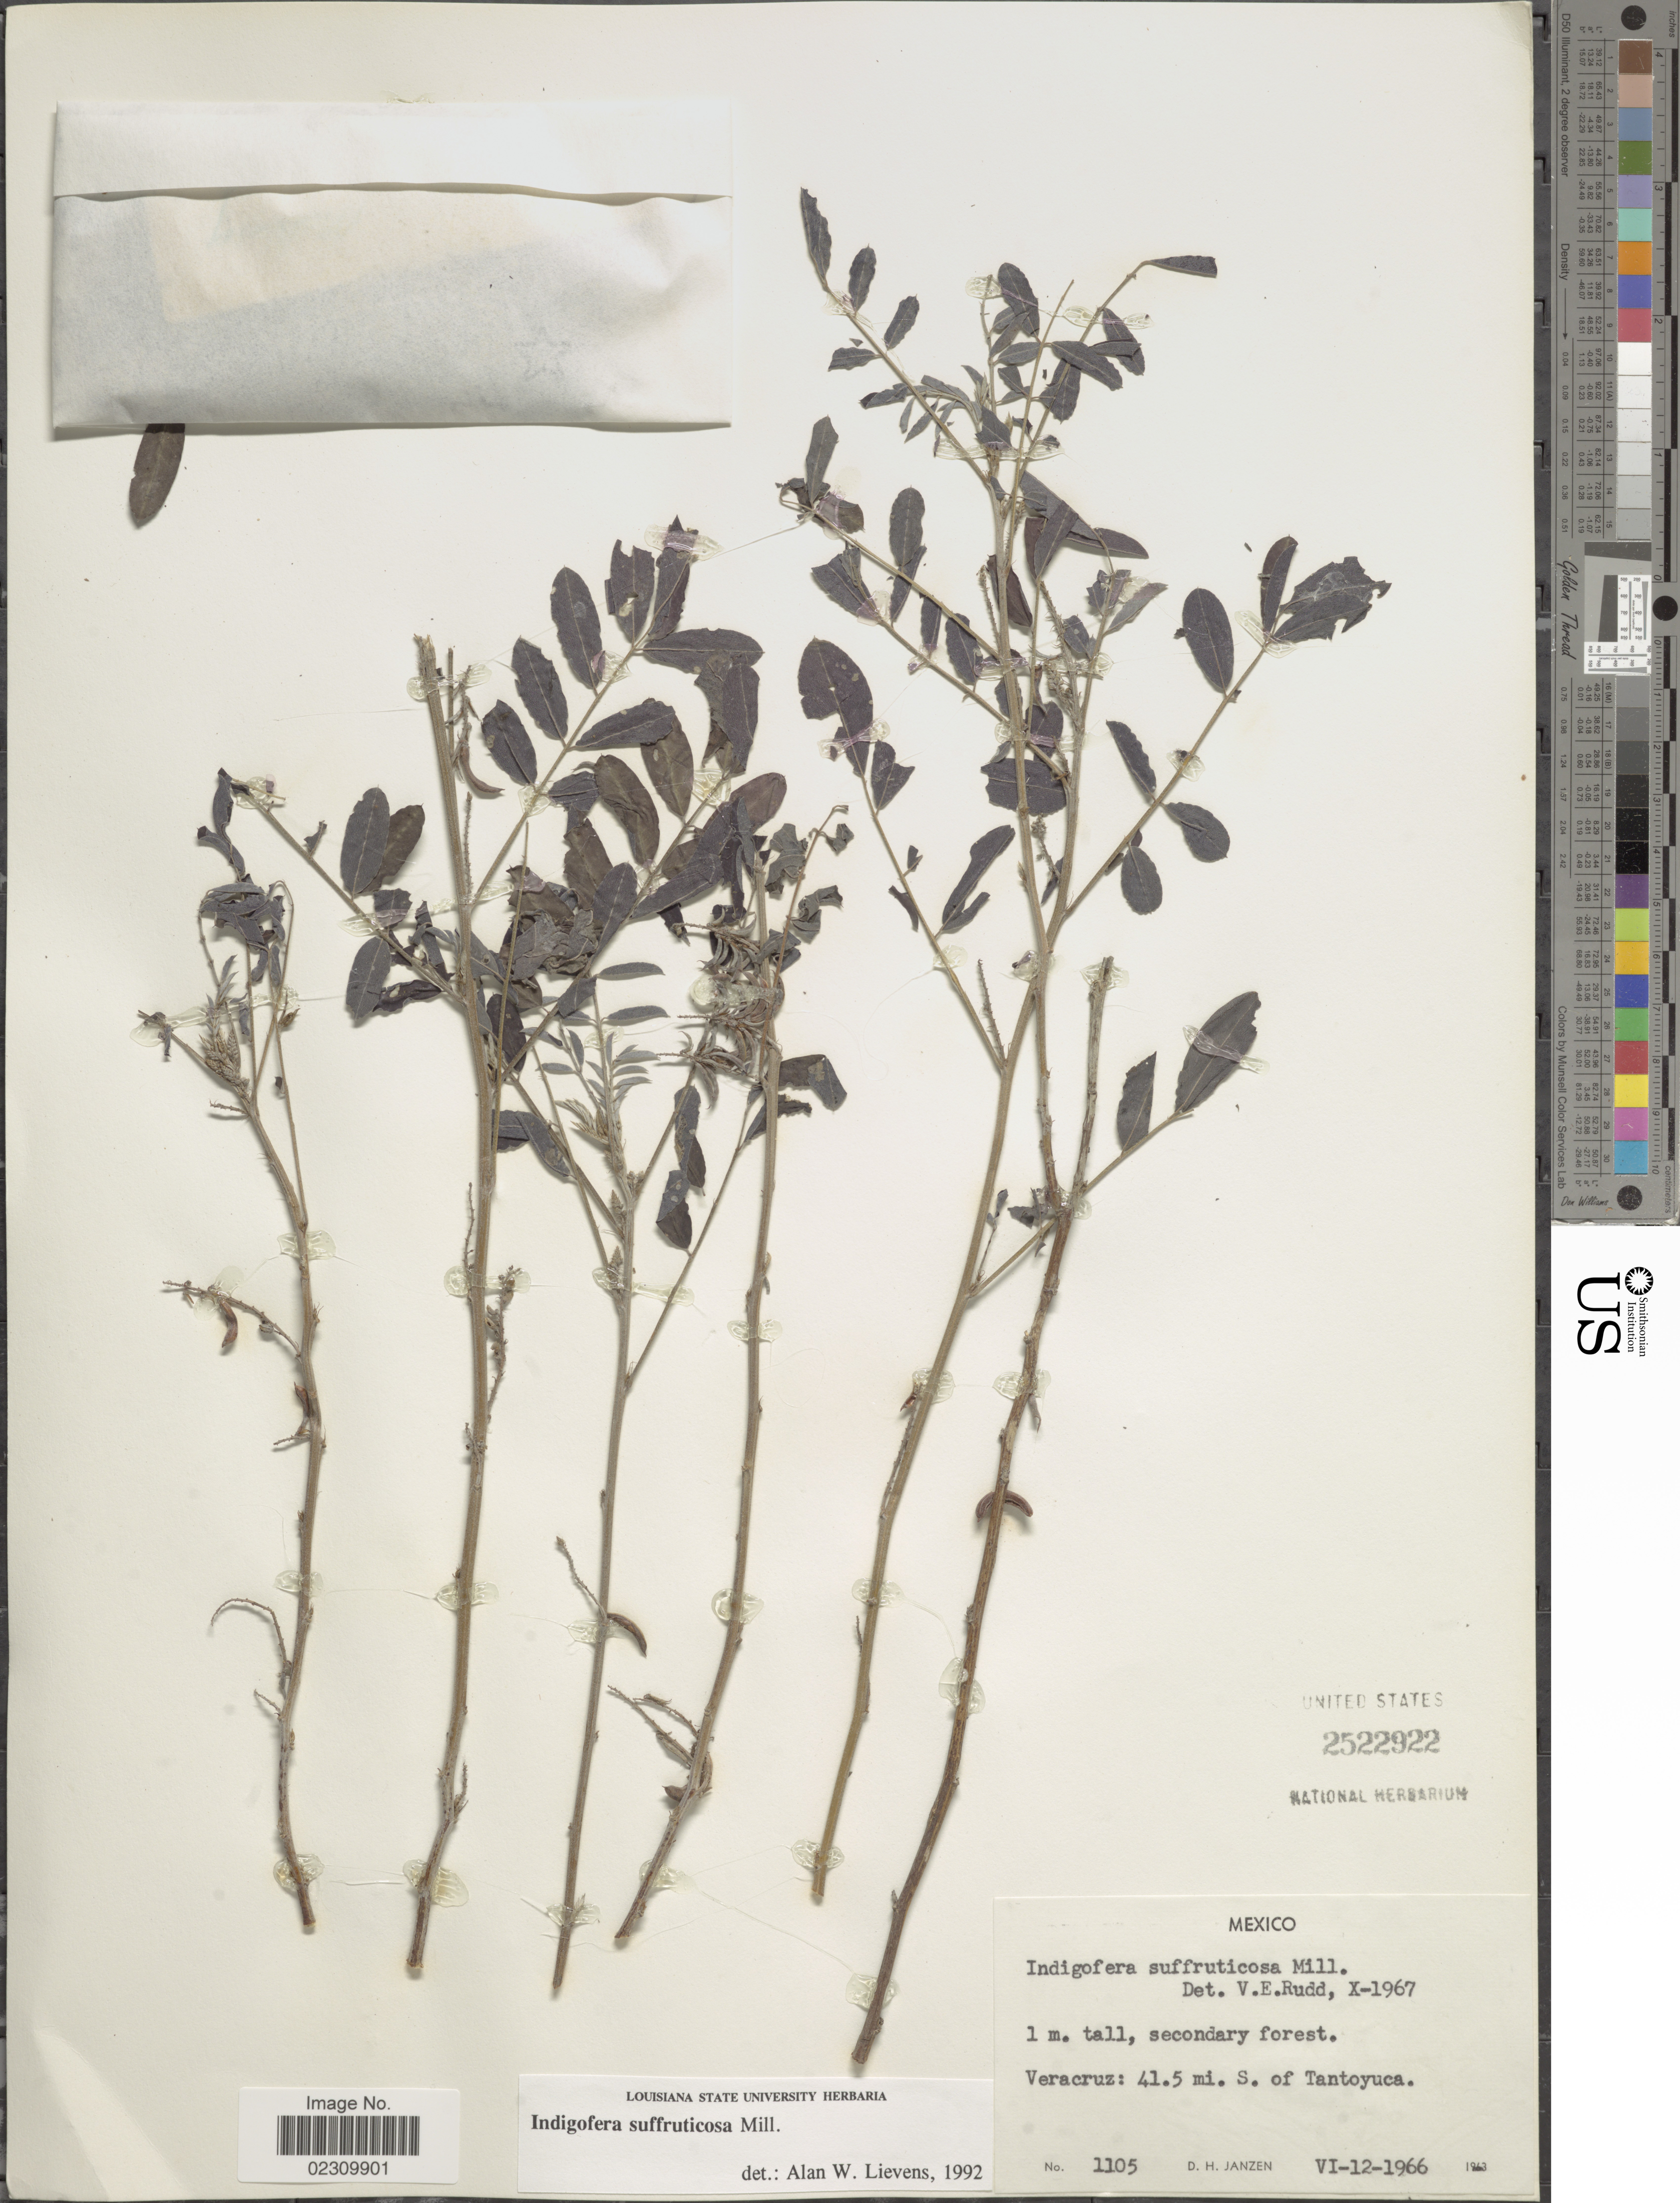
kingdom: Plantae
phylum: Tracheophyta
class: Magnoliopsida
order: Fabales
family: Fabaceae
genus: Indigofera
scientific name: Indigofera suffruticosa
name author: Mill.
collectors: D. Janzen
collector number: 1105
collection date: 1966-06-12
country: Mexico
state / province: Veracruz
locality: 41.5 mi. S. of Tantoyuca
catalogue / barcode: US 2522922